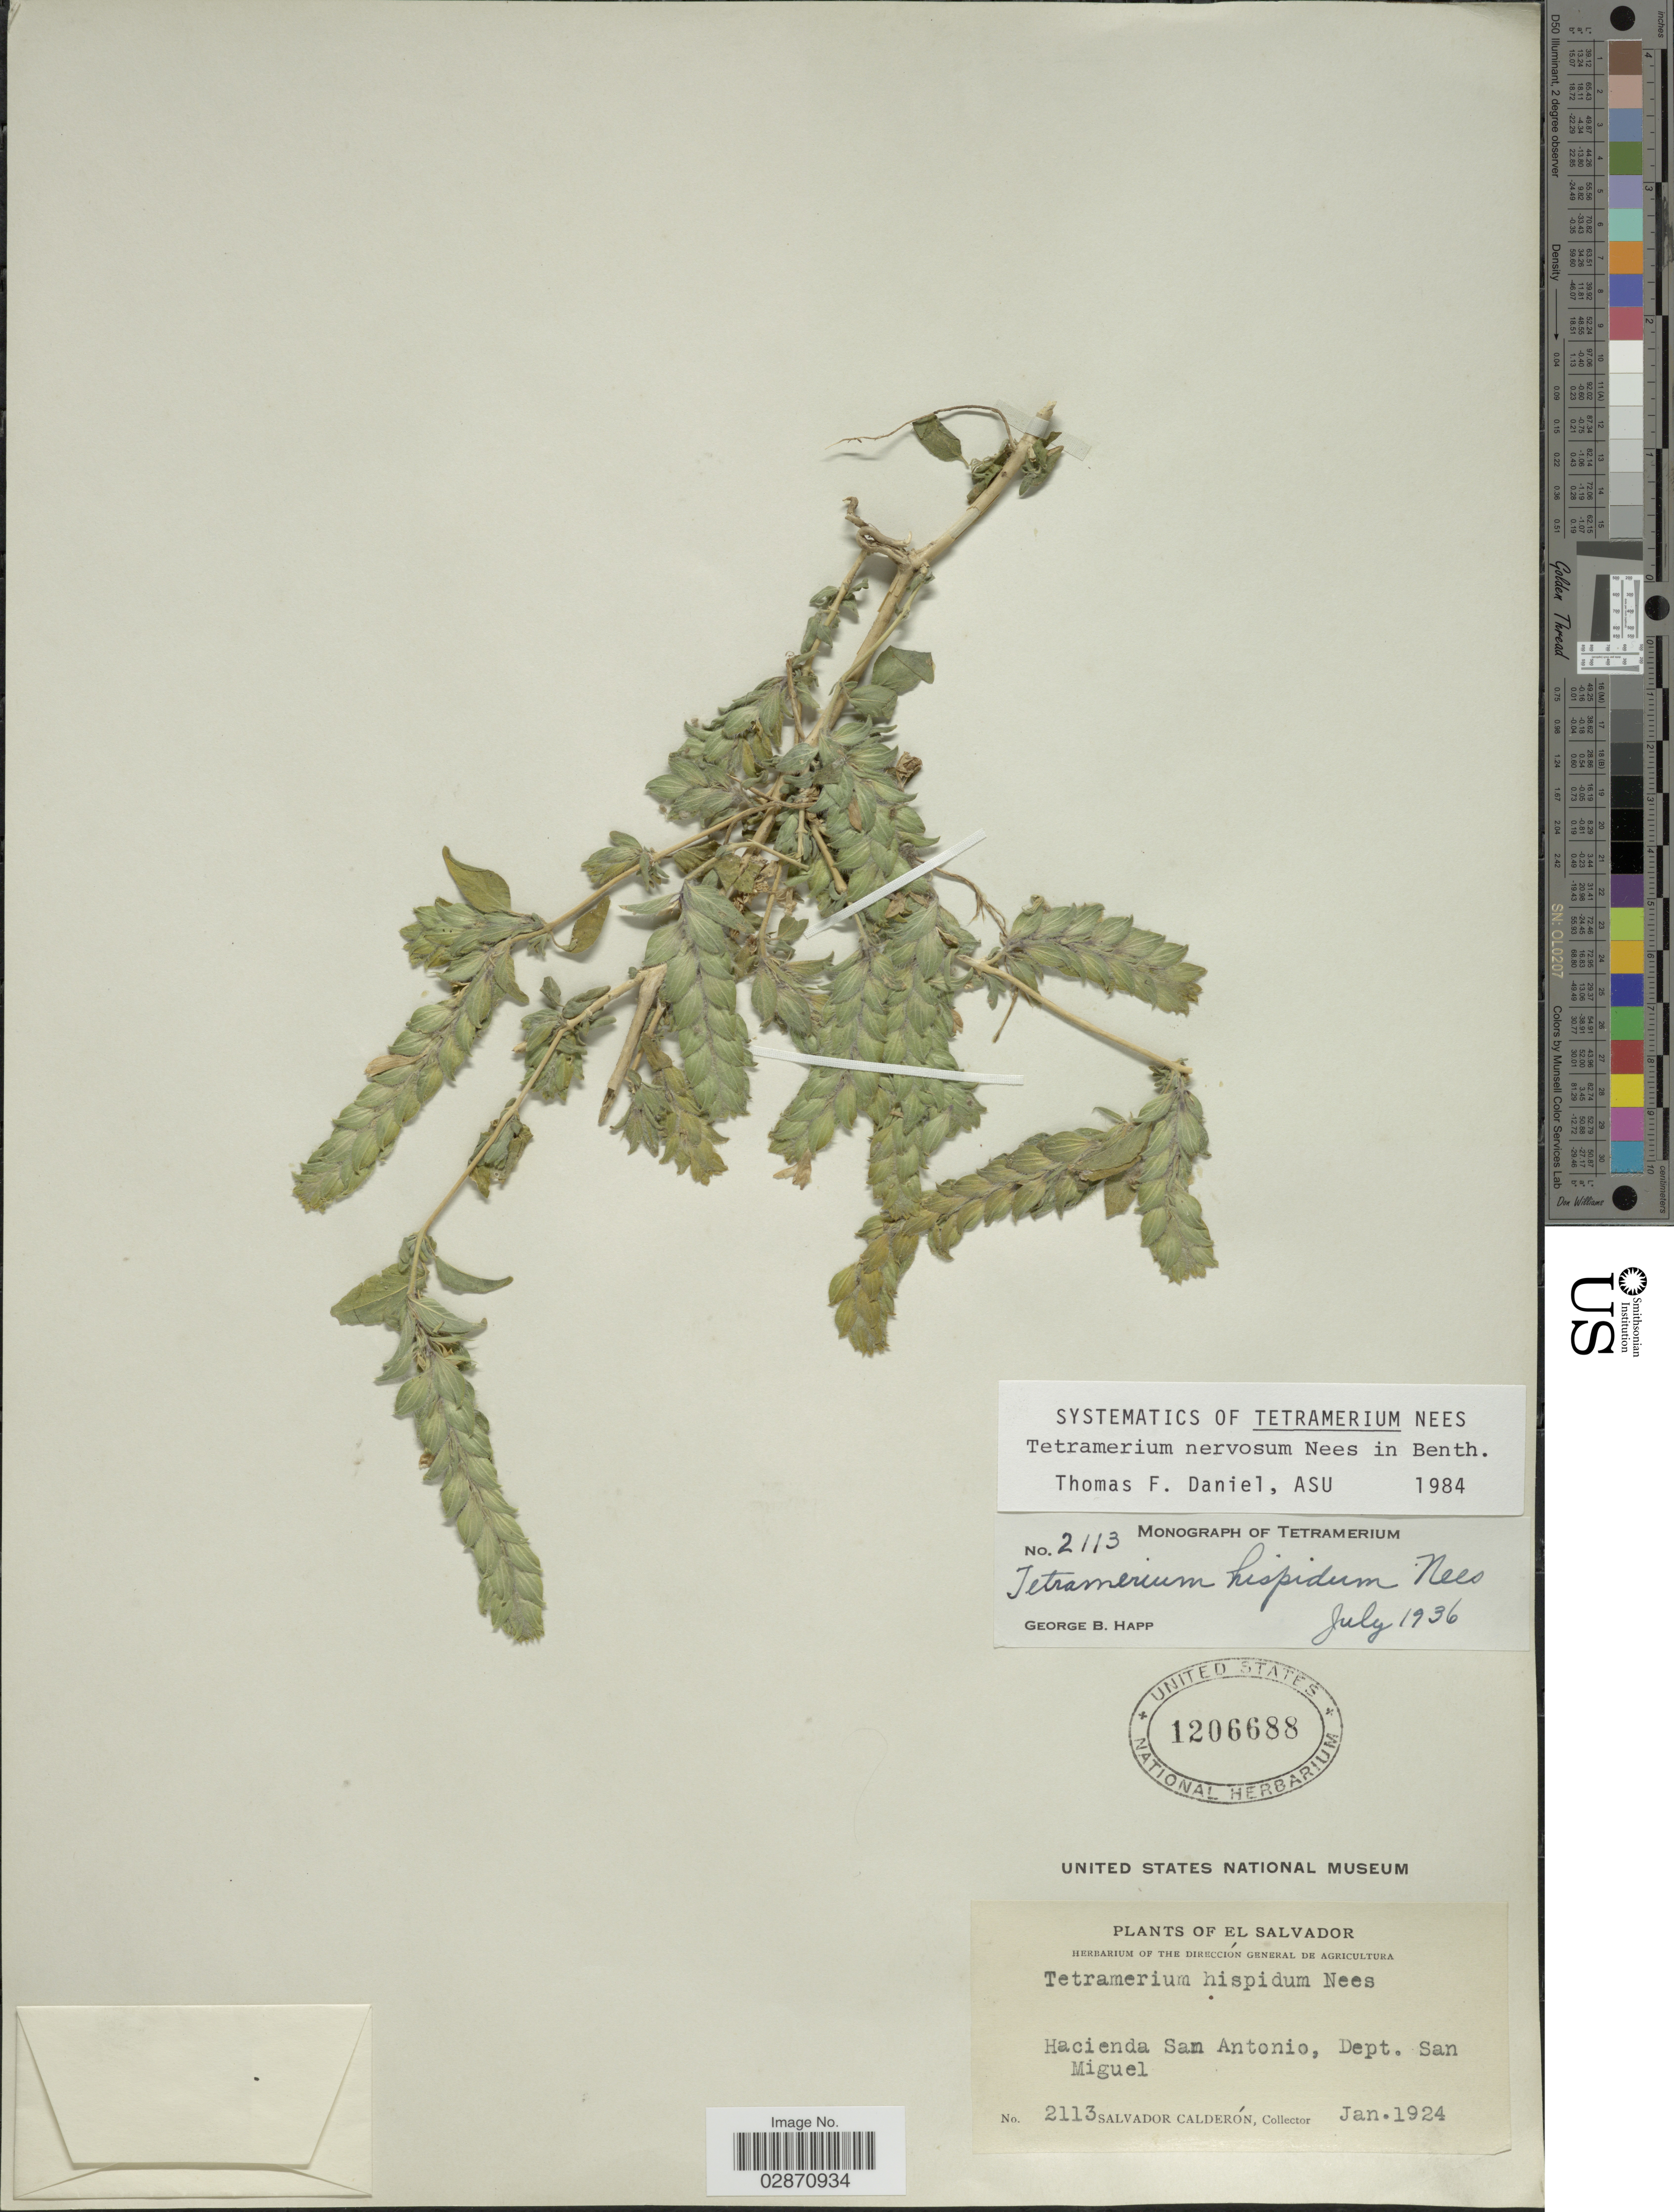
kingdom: Plantae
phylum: Tracheophyta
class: Magnoliopsida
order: Lamiales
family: Acanthaceae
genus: Tetramerium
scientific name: Tetramerium nervosum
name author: Nees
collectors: S. Calderón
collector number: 2113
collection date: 1924-01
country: El Salvador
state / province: San Miguel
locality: Hacienda San Antonio, Dept. San Miguel.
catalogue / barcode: US 1206688